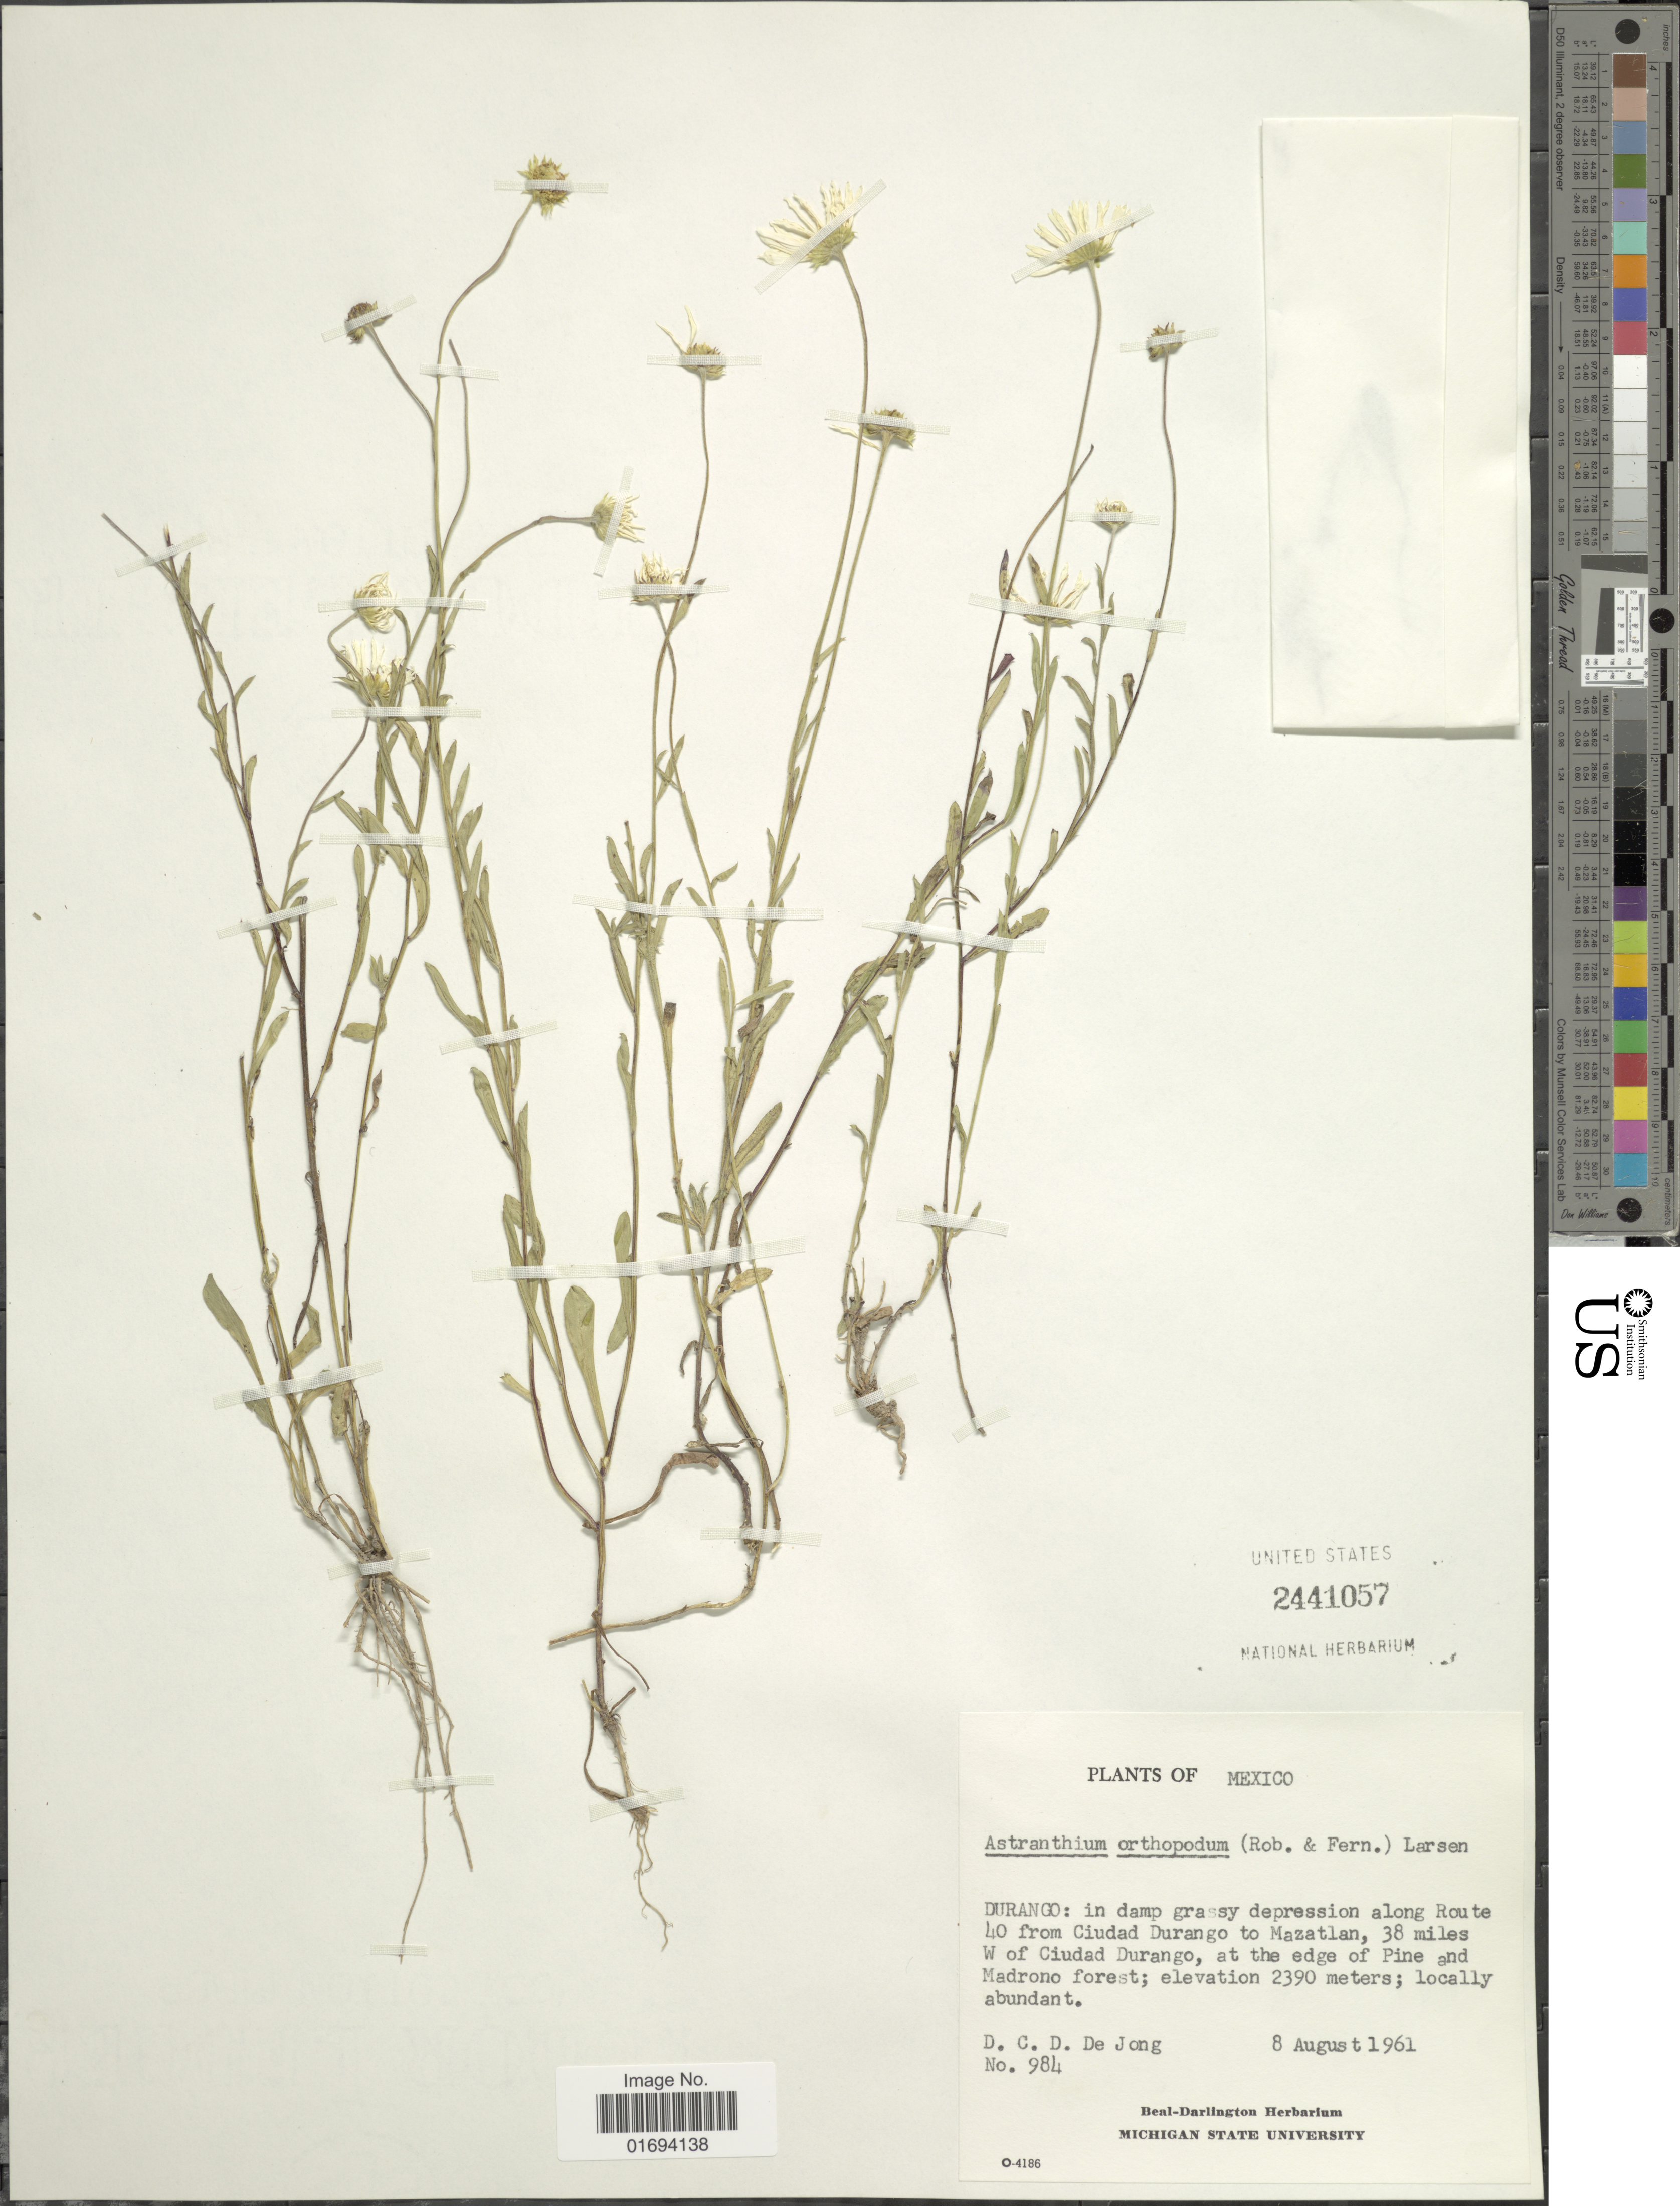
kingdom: Plantae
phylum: Tracheophyta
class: Magnoliopsida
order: Asterales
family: Asteraceae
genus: Astranthium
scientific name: Astranthium orthopodum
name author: (B.L. Rob.) Larsen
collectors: D. De Jong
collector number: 984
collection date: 1961-08-08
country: Mexico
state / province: Durango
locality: Along route 40 from Ciudad Durango to Mazatlan, 38 miles W of Ciudad Durango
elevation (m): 2390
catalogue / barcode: US 2441057